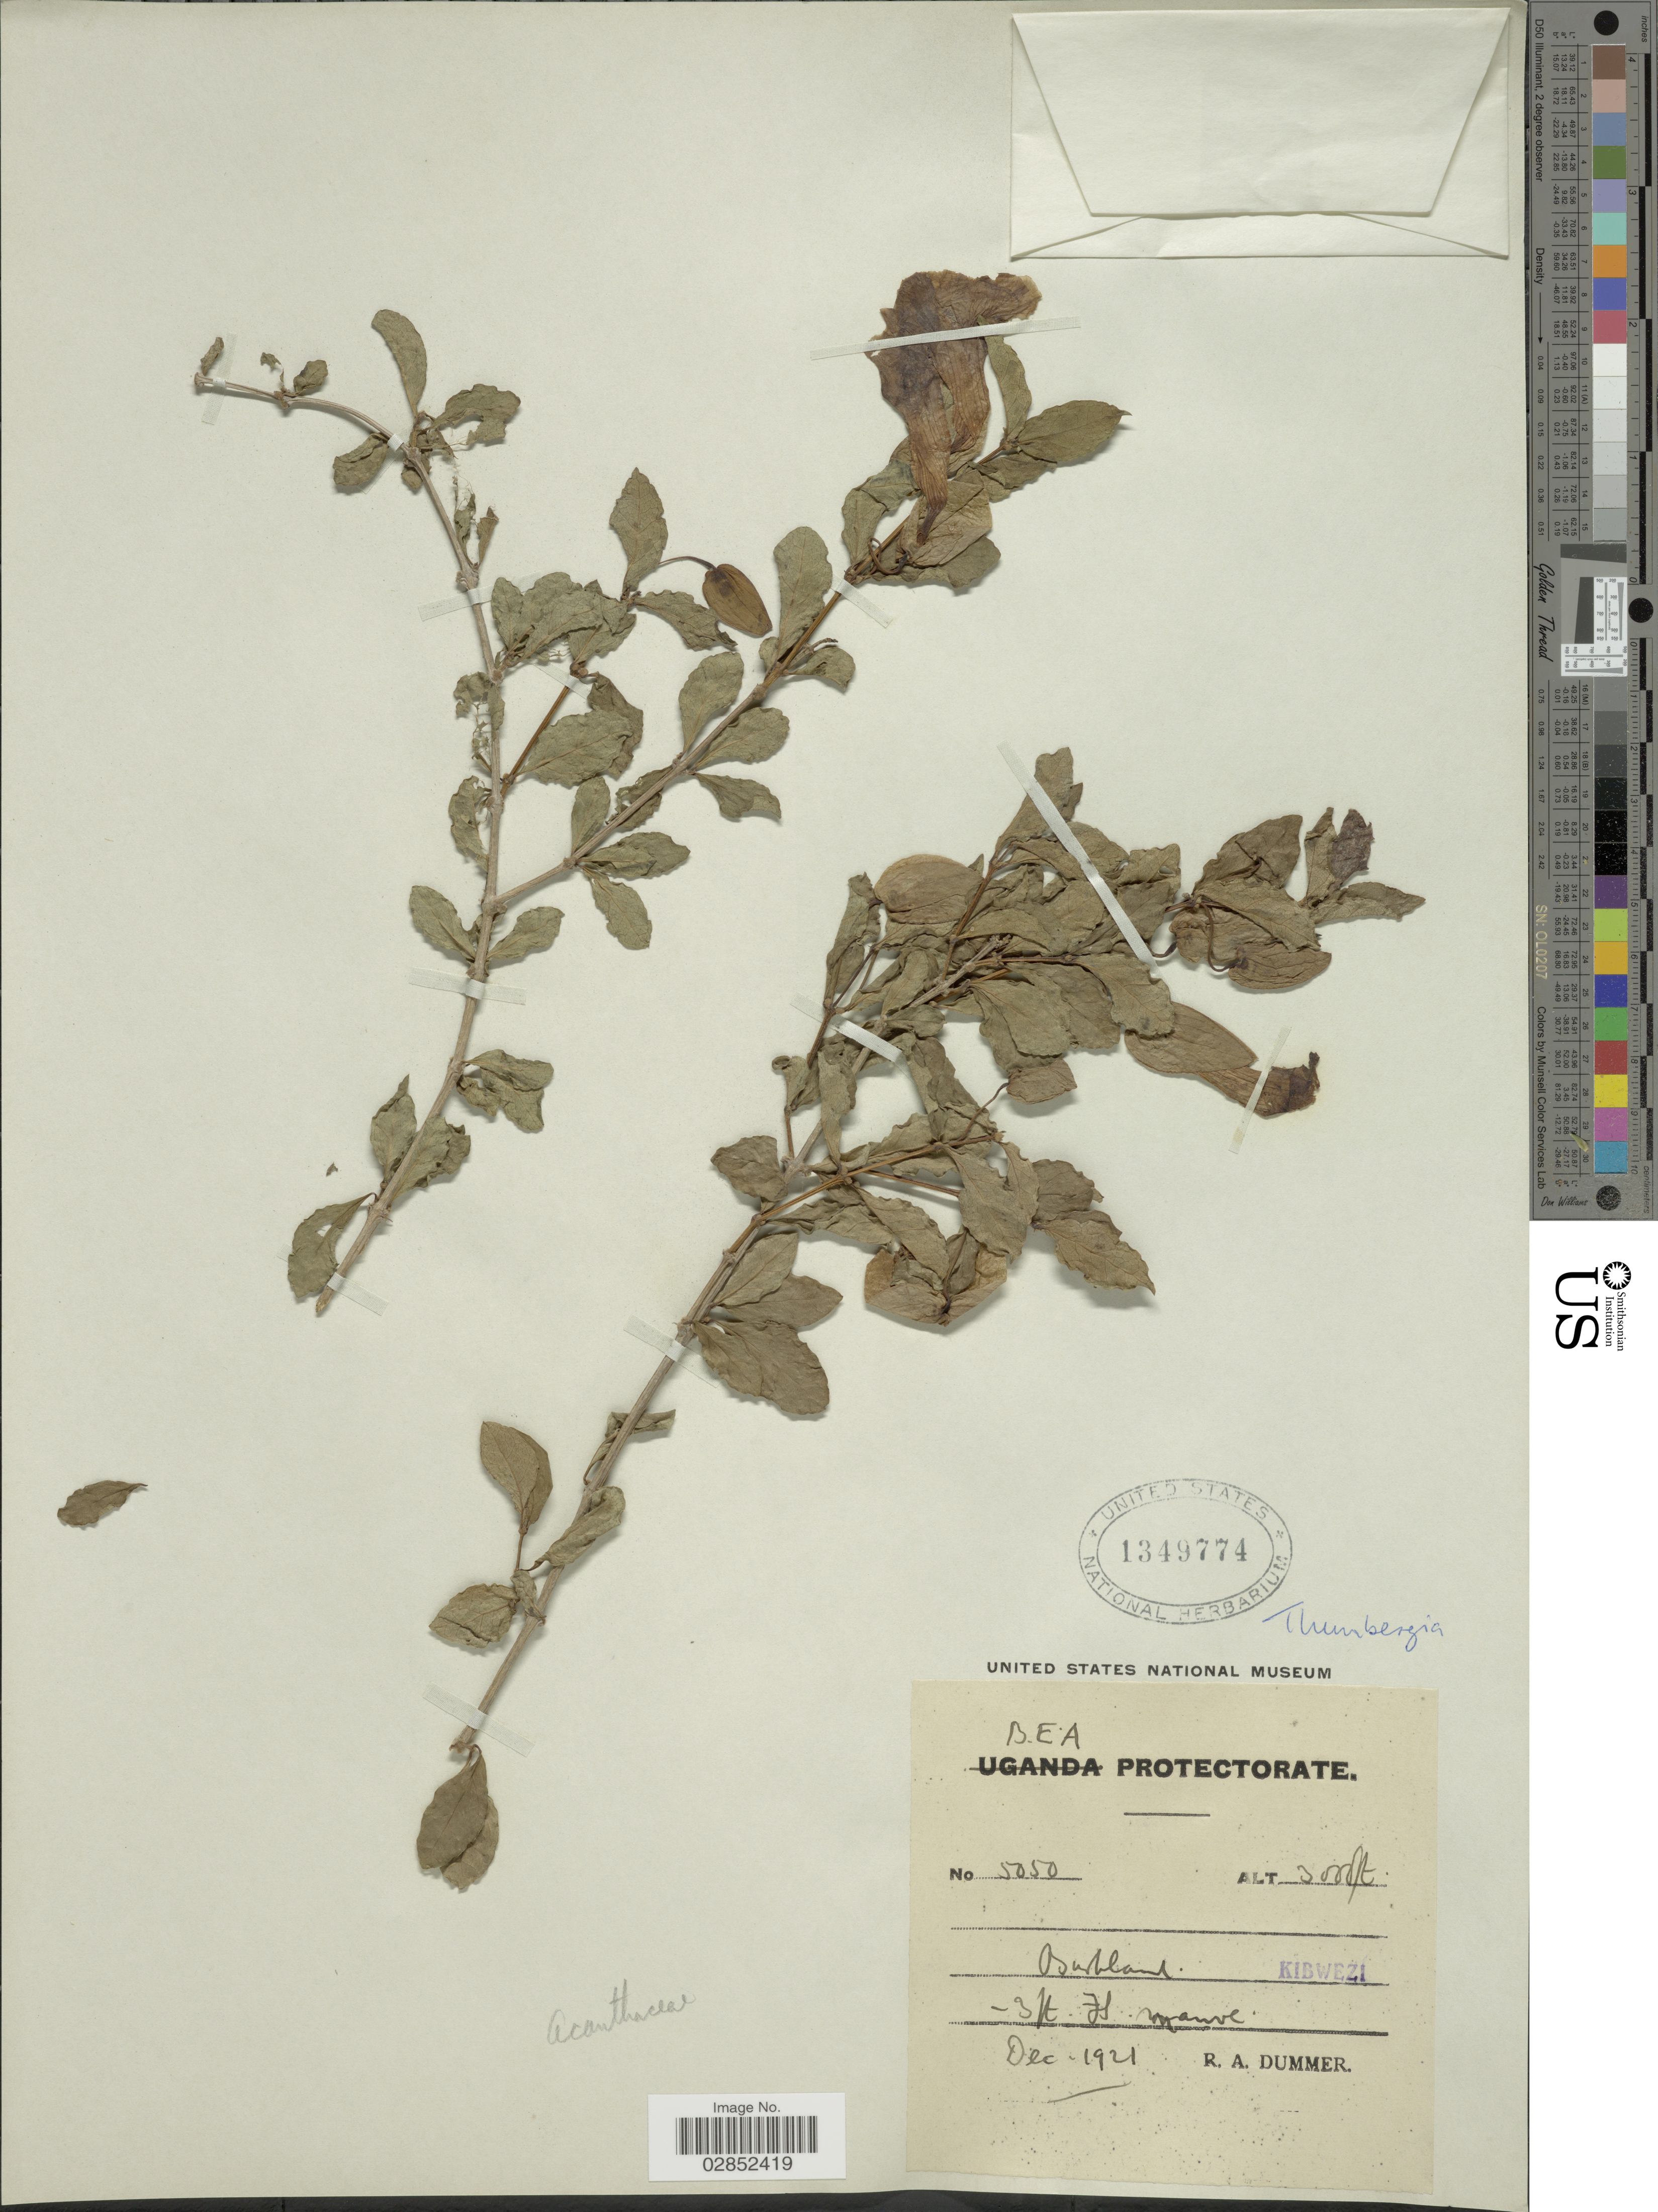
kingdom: Plantae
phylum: Tracheophyta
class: Magnoliopsida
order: Lamiales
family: Acanthaceae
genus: Thunbergia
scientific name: Thunbergia sp.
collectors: R. A. Dümmer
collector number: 5050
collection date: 1921-12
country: Kenya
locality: B.E.A. Protectorate, Bushland, Kibwezi.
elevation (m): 914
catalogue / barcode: US 1349774